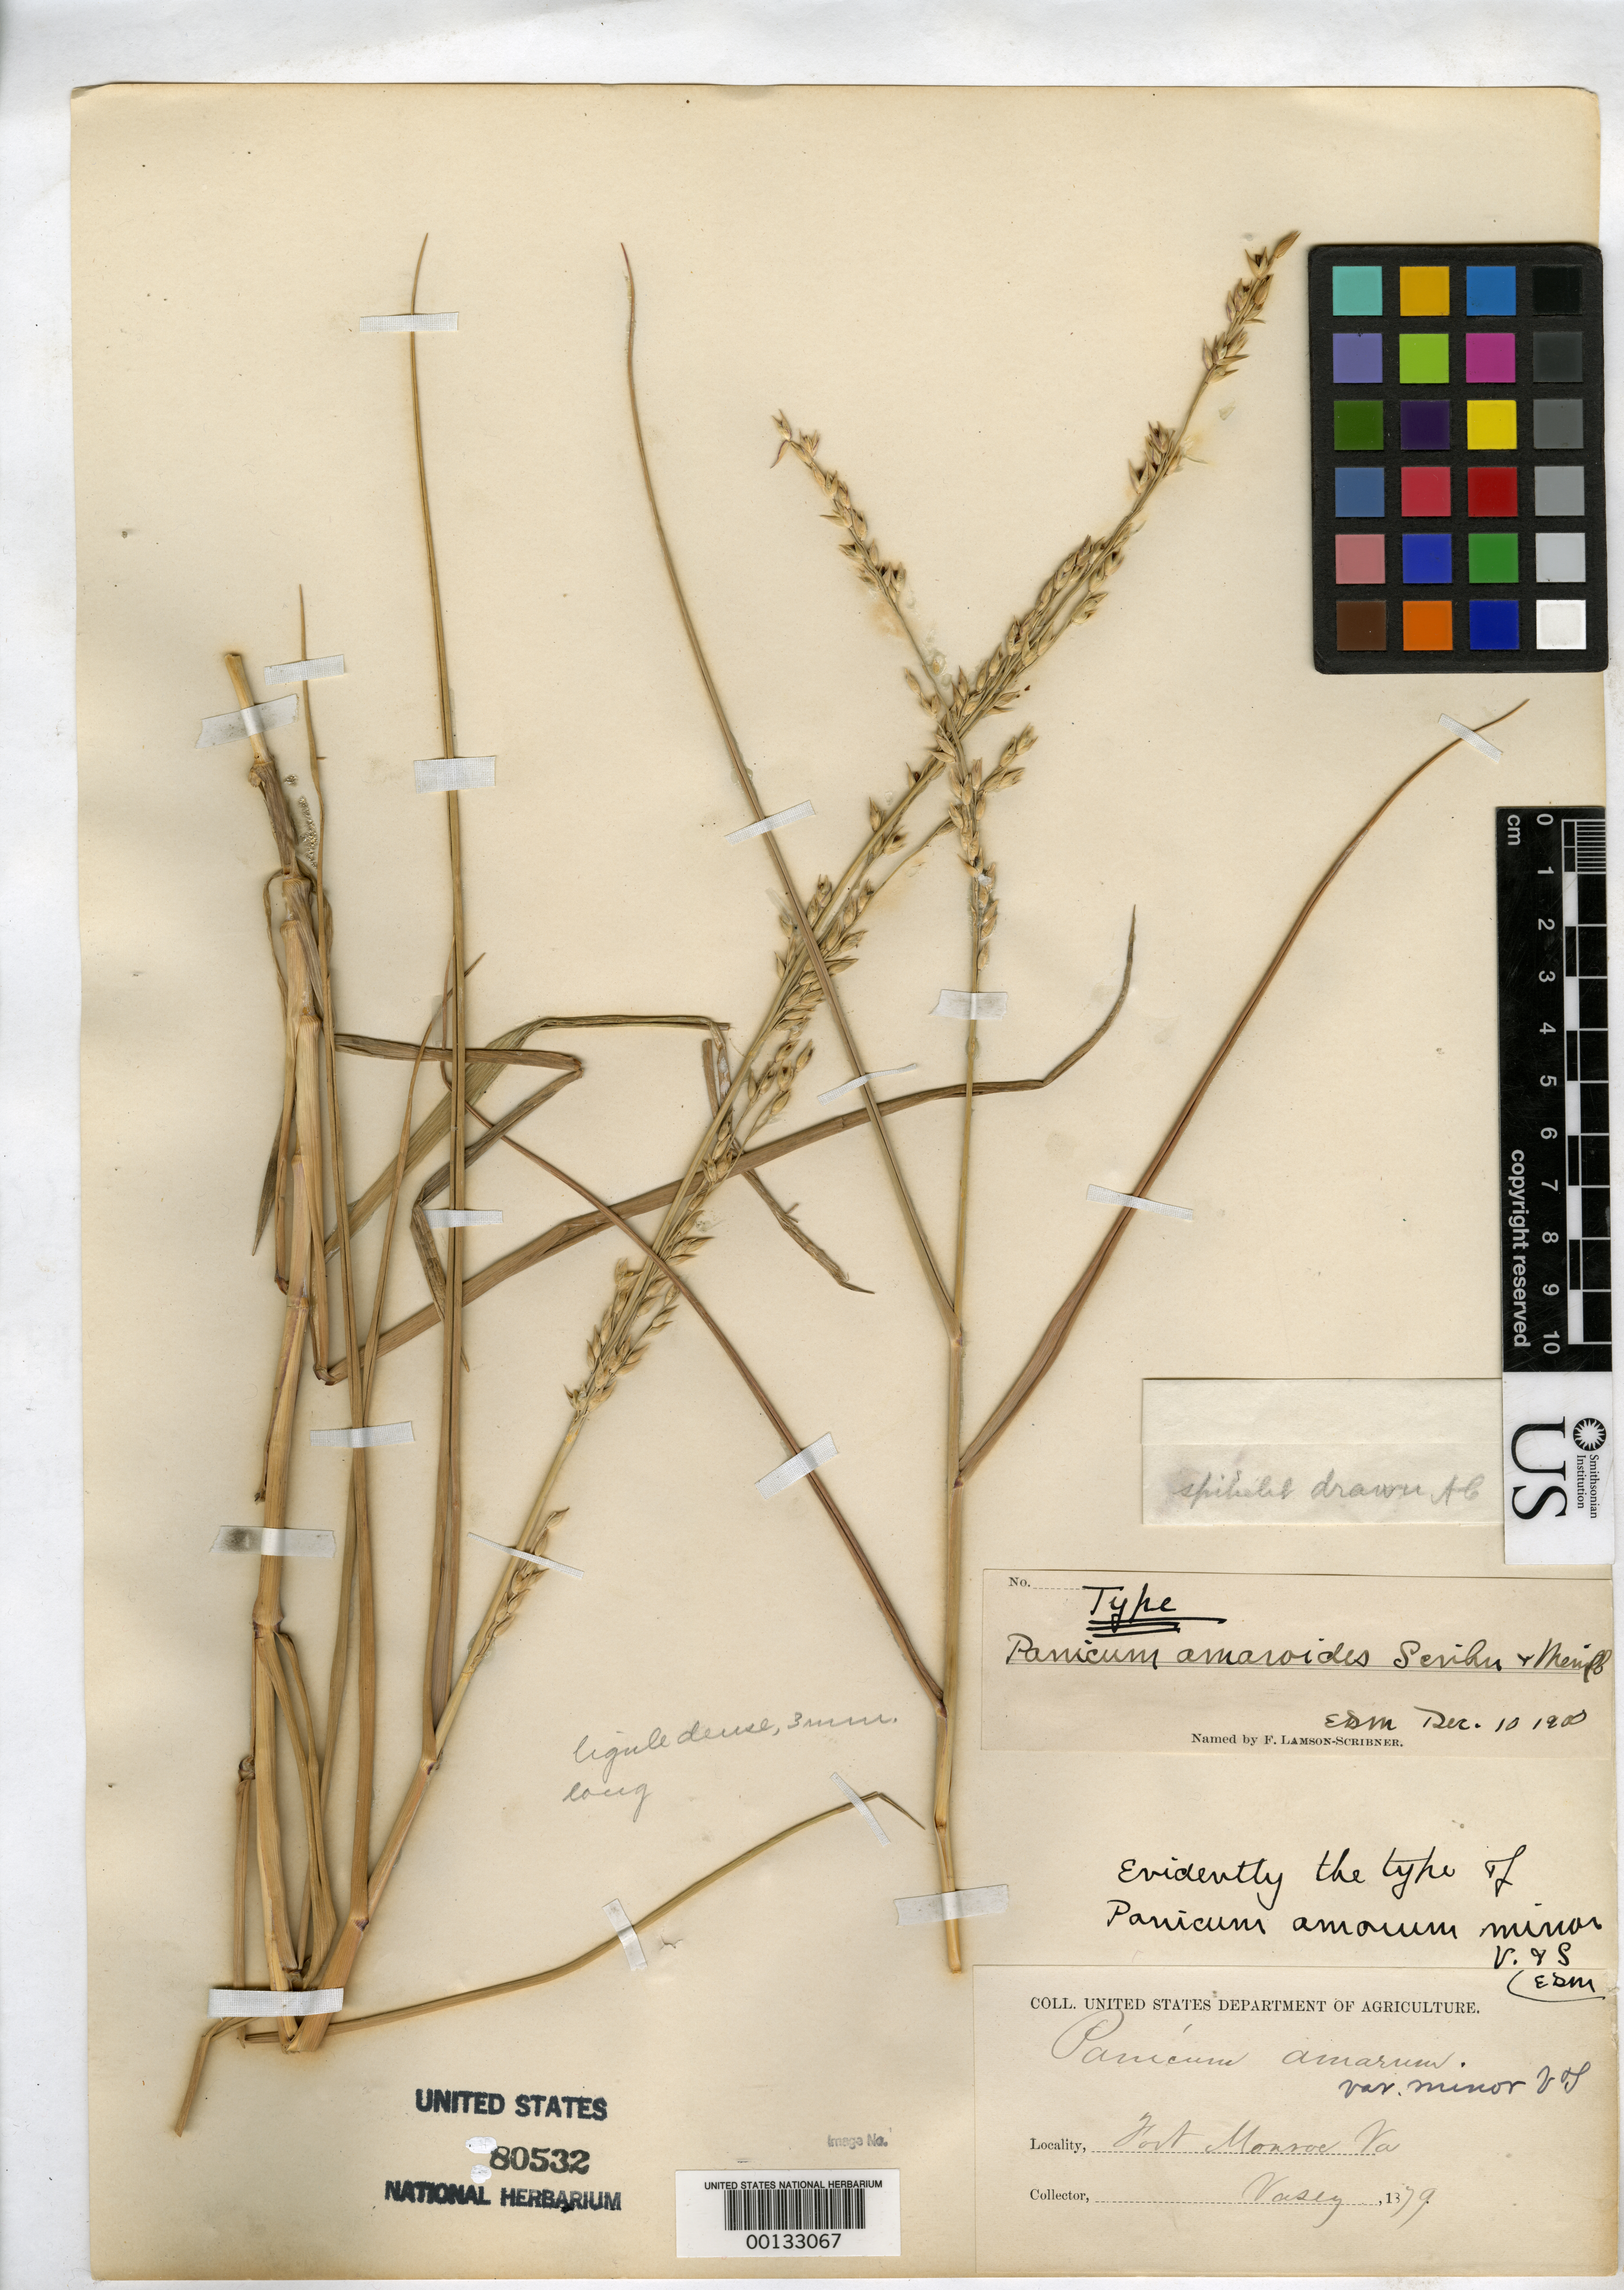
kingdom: Plantae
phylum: Tracheophyta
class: Liliopsida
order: Poales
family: Poaceae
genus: Panicum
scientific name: Panicum amarum var. minus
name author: Vasey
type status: Holotype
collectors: G. R. Vasey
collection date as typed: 1879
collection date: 1879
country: United States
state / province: Virginia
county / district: City of Hampton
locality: Fort Monroe.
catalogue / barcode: US 80532